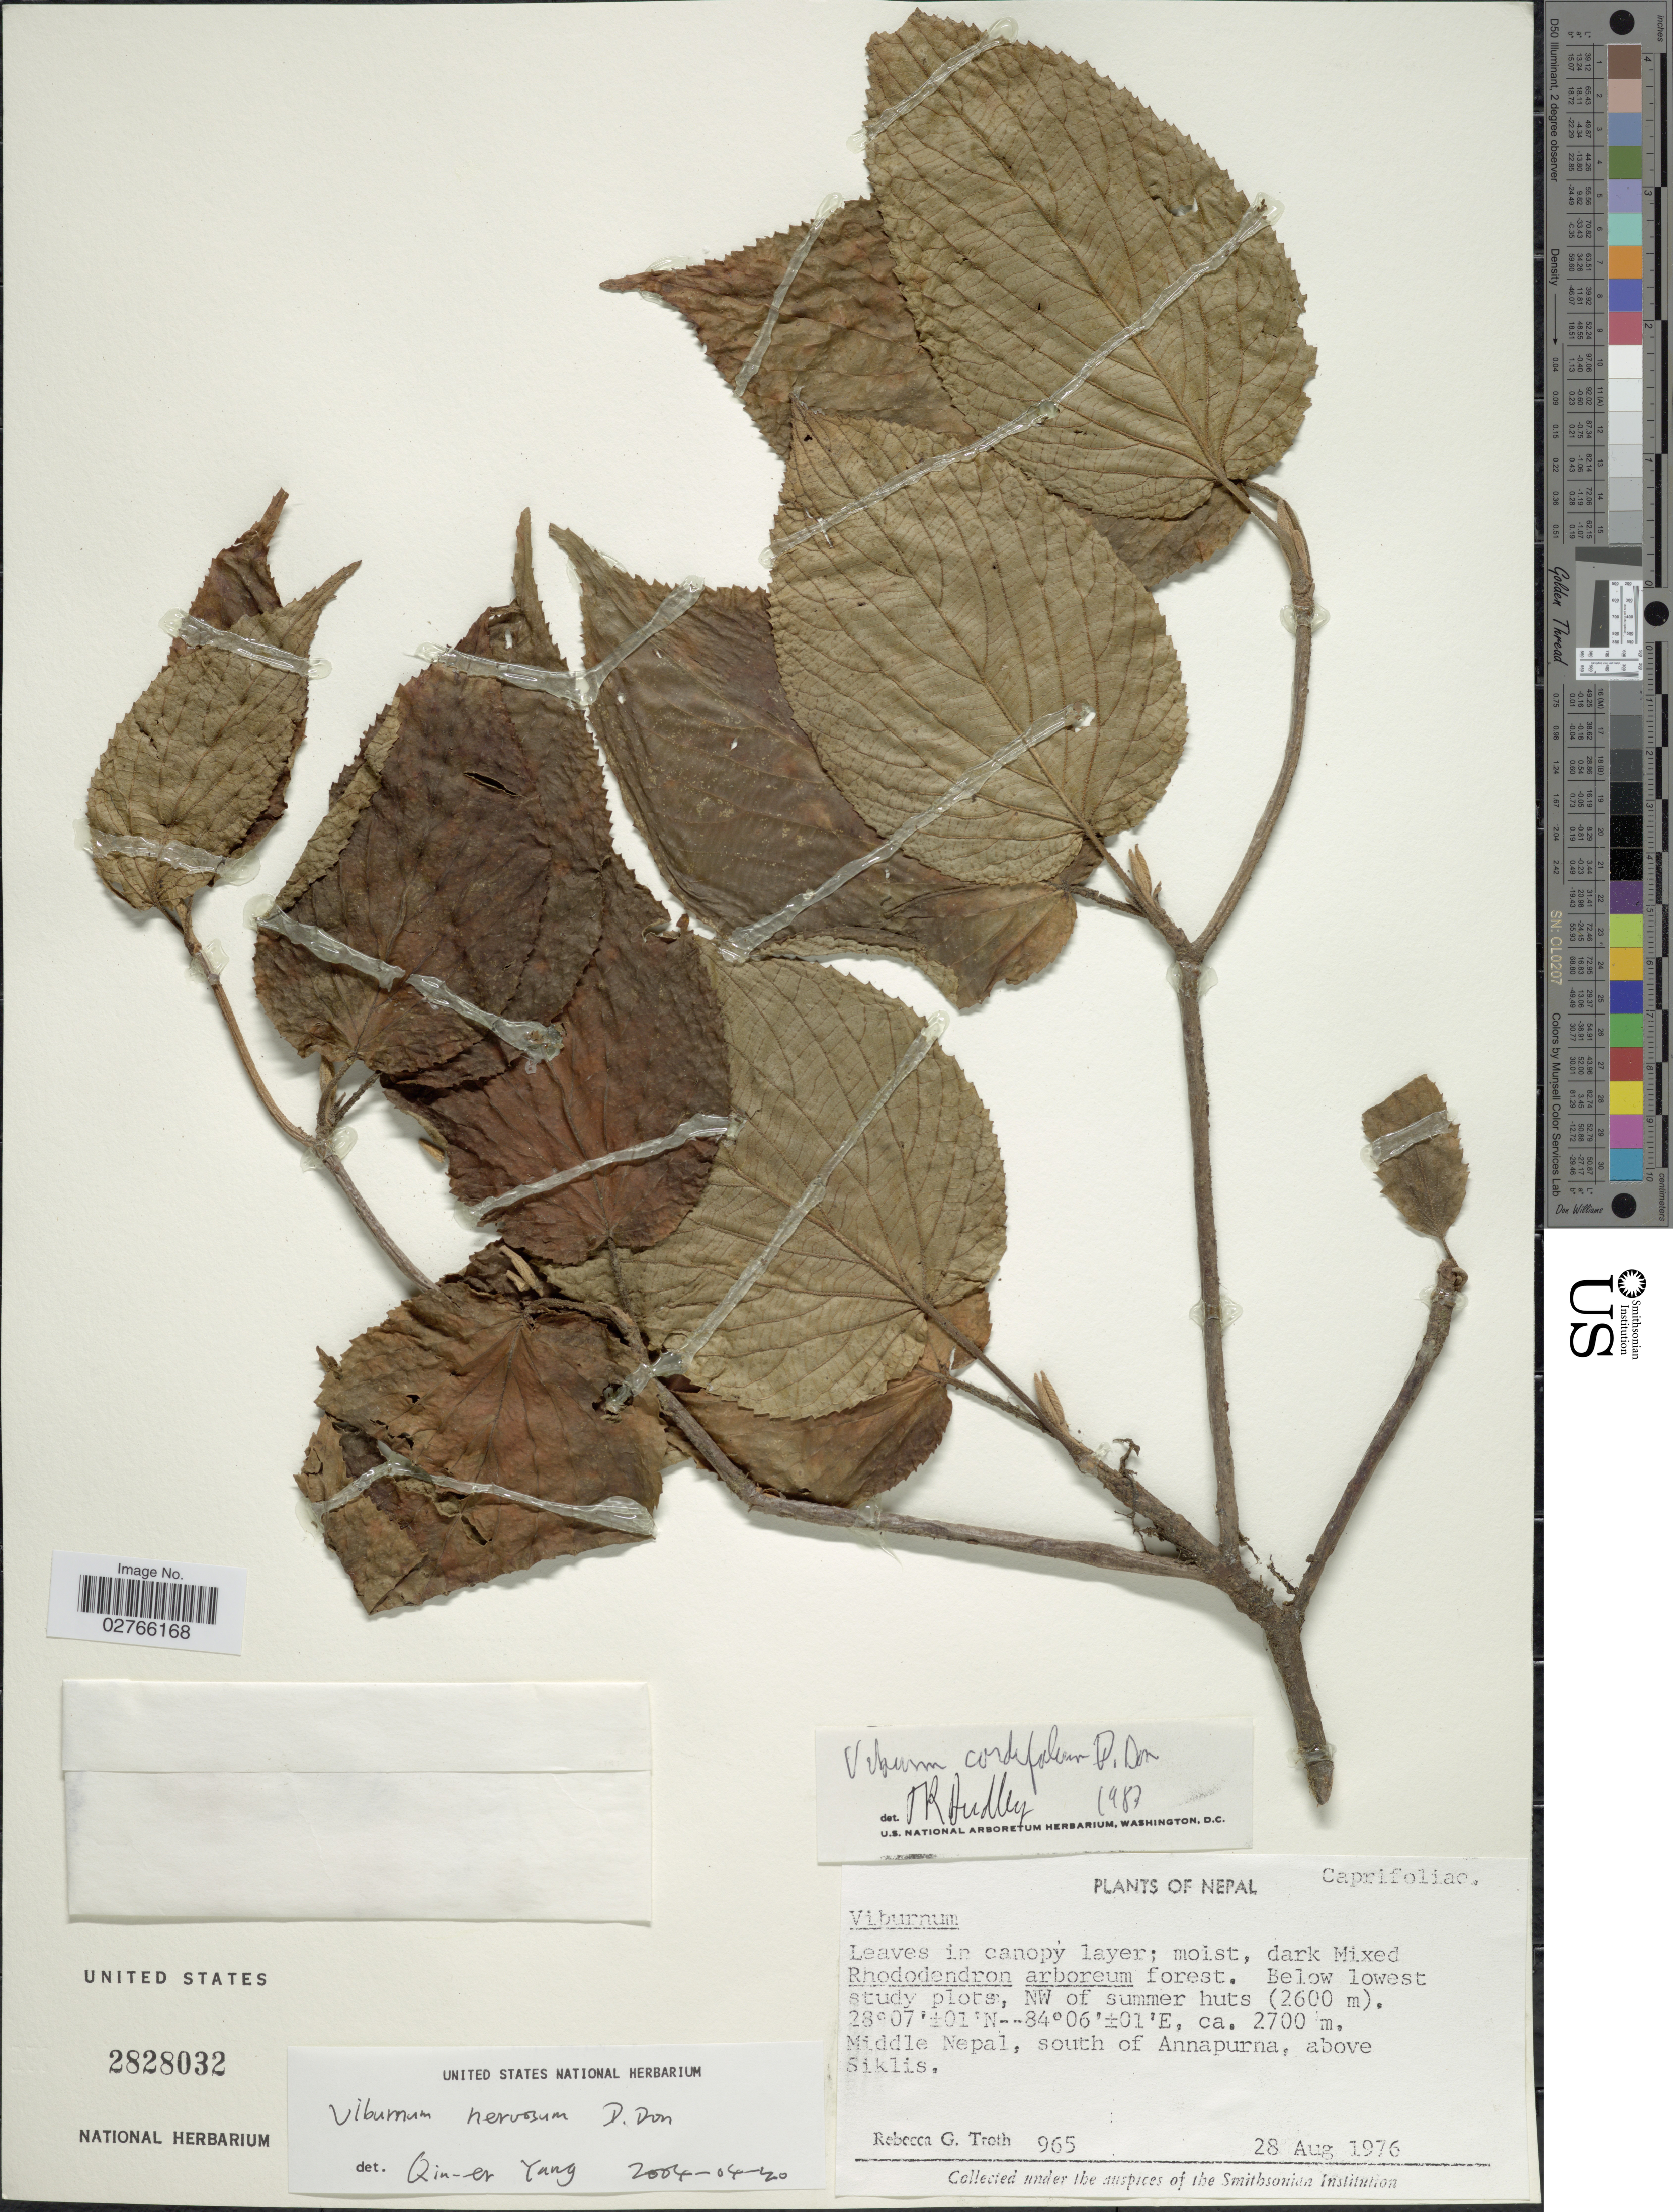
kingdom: Plantae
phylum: Tracheophyta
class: Magnoliopsida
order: Dipsacales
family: Viburnaceae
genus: Viburnum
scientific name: Viburnum nervosum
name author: D. Don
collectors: R. Troth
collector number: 965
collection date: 1976-08-28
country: Nepal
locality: Below lowest study plots, NW of summer huts, Middle Nepal, south of Annapurna, above Siklis.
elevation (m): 2600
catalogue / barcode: US 2828032